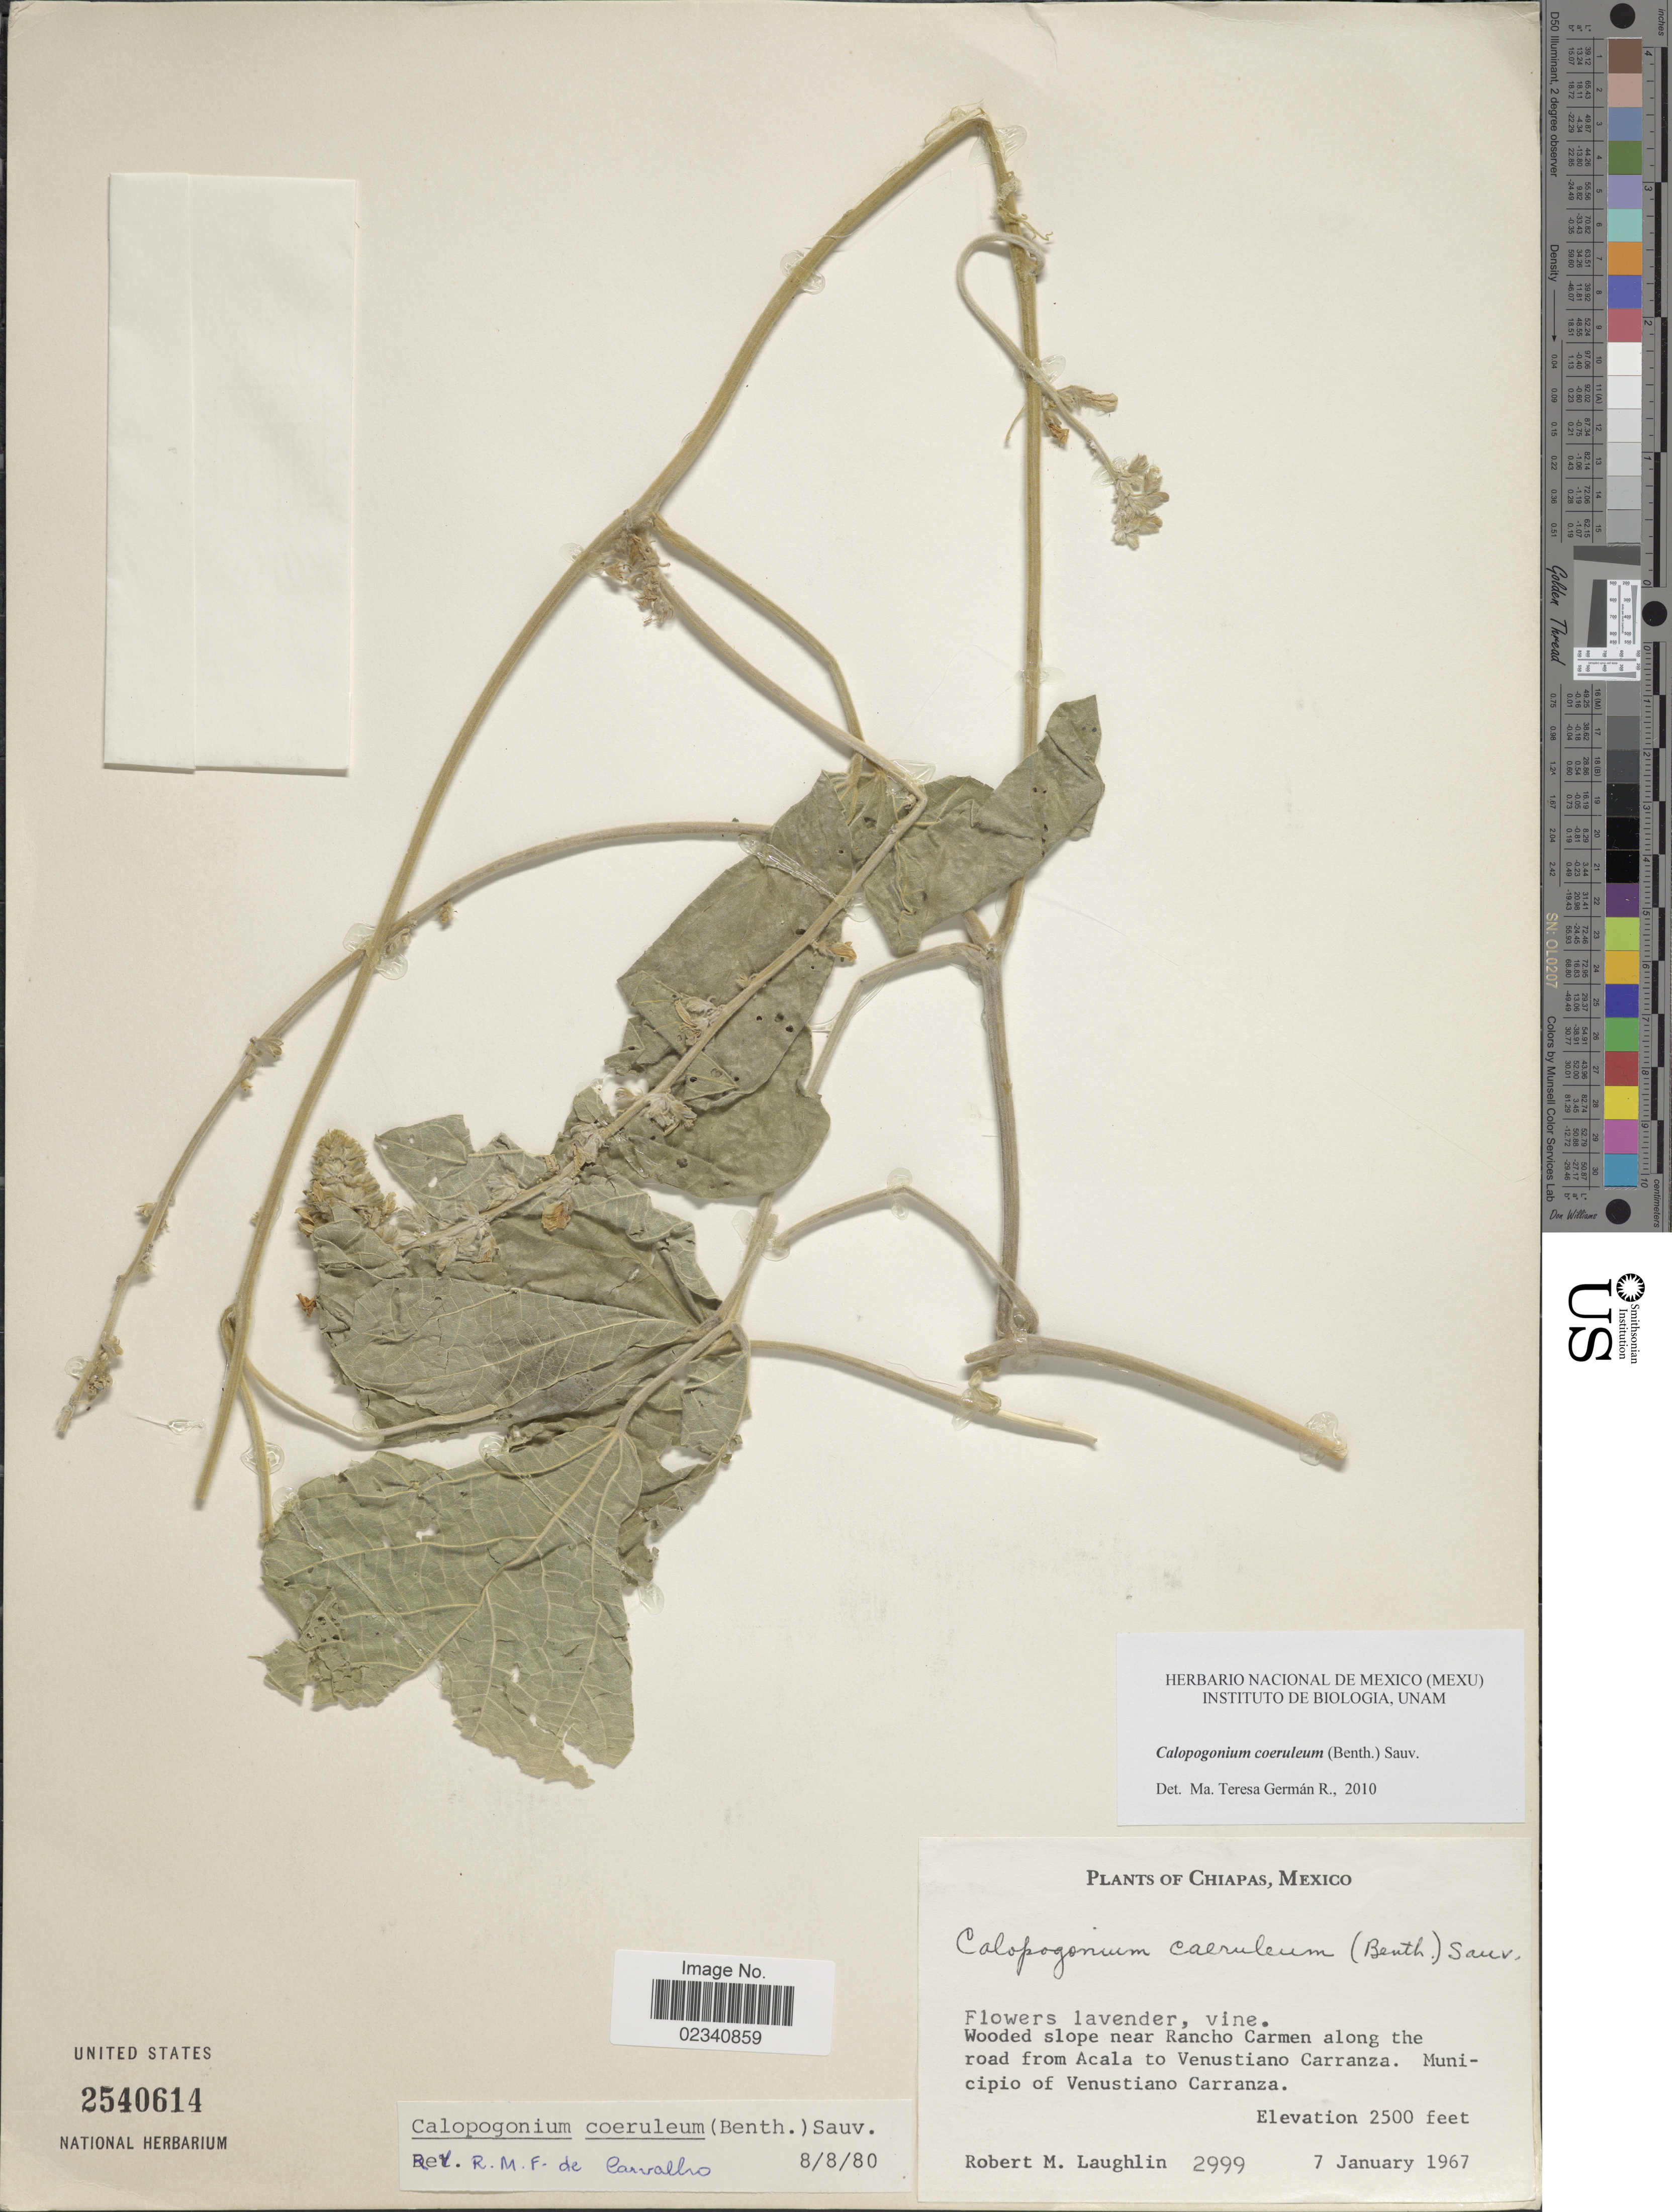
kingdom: Plantae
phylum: Tracheophyta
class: Magnoliopsida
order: Fabales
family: Fabaceae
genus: Calopogonium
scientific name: Calopogonium caeruleum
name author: (Benth.) C. Wright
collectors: R. M. Laughlin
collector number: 2999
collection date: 1967-01-07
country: Mexico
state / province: Chiapas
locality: Chiapas, Mexico. Wooded slope near rancho Carmen along the road from Acala to Venustiano Carranza. Municipio of Venustiano Carranza.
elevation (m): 762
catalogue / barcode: US 2540614